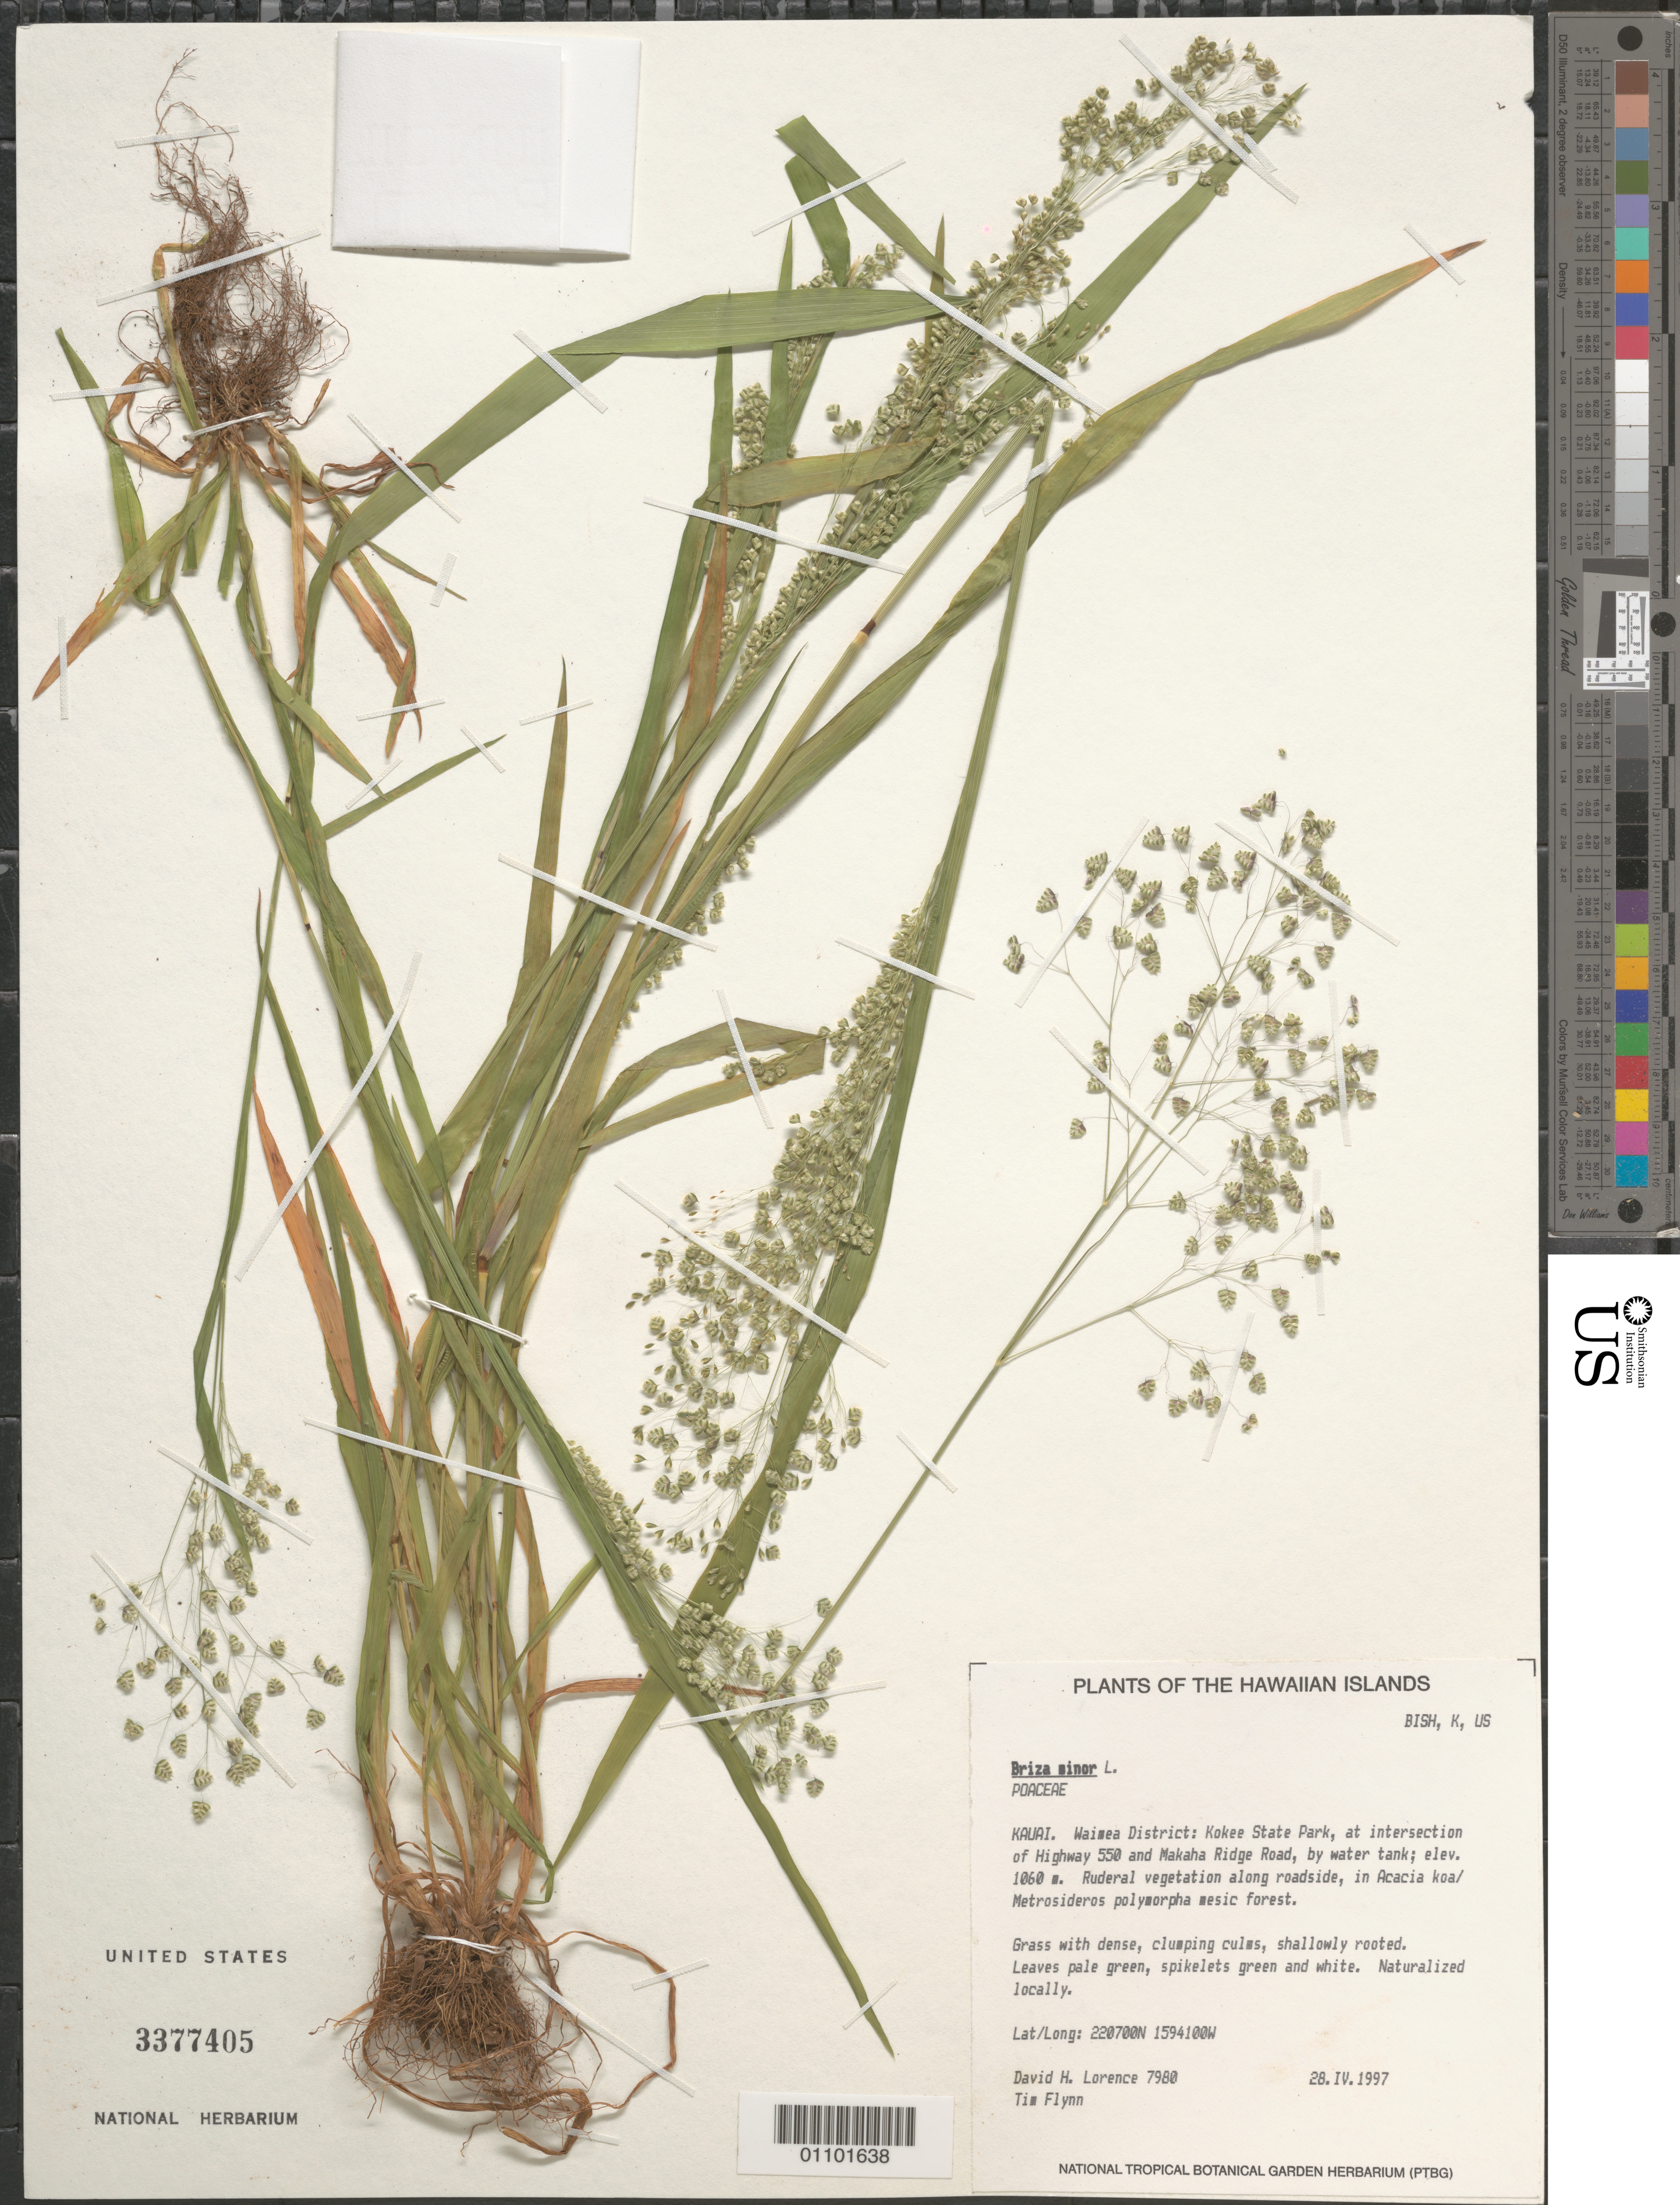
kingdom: Plantae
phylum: Tracheophyta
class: Liliopsida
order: Poales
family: Poaceae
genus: Briza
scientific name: Briza minor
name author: L.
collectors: D. Lorence & T. W. Flynn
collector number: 7980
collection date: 1997-04-28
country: United States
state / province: Hawaii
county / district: Kauai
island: Kaua'i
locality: Waimea District, Kokee State Park, at instersection of Highway 550 and Makaha Ridge Road by water tank.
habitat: Mesic forest.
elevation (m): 1060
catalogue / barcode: US 3377405